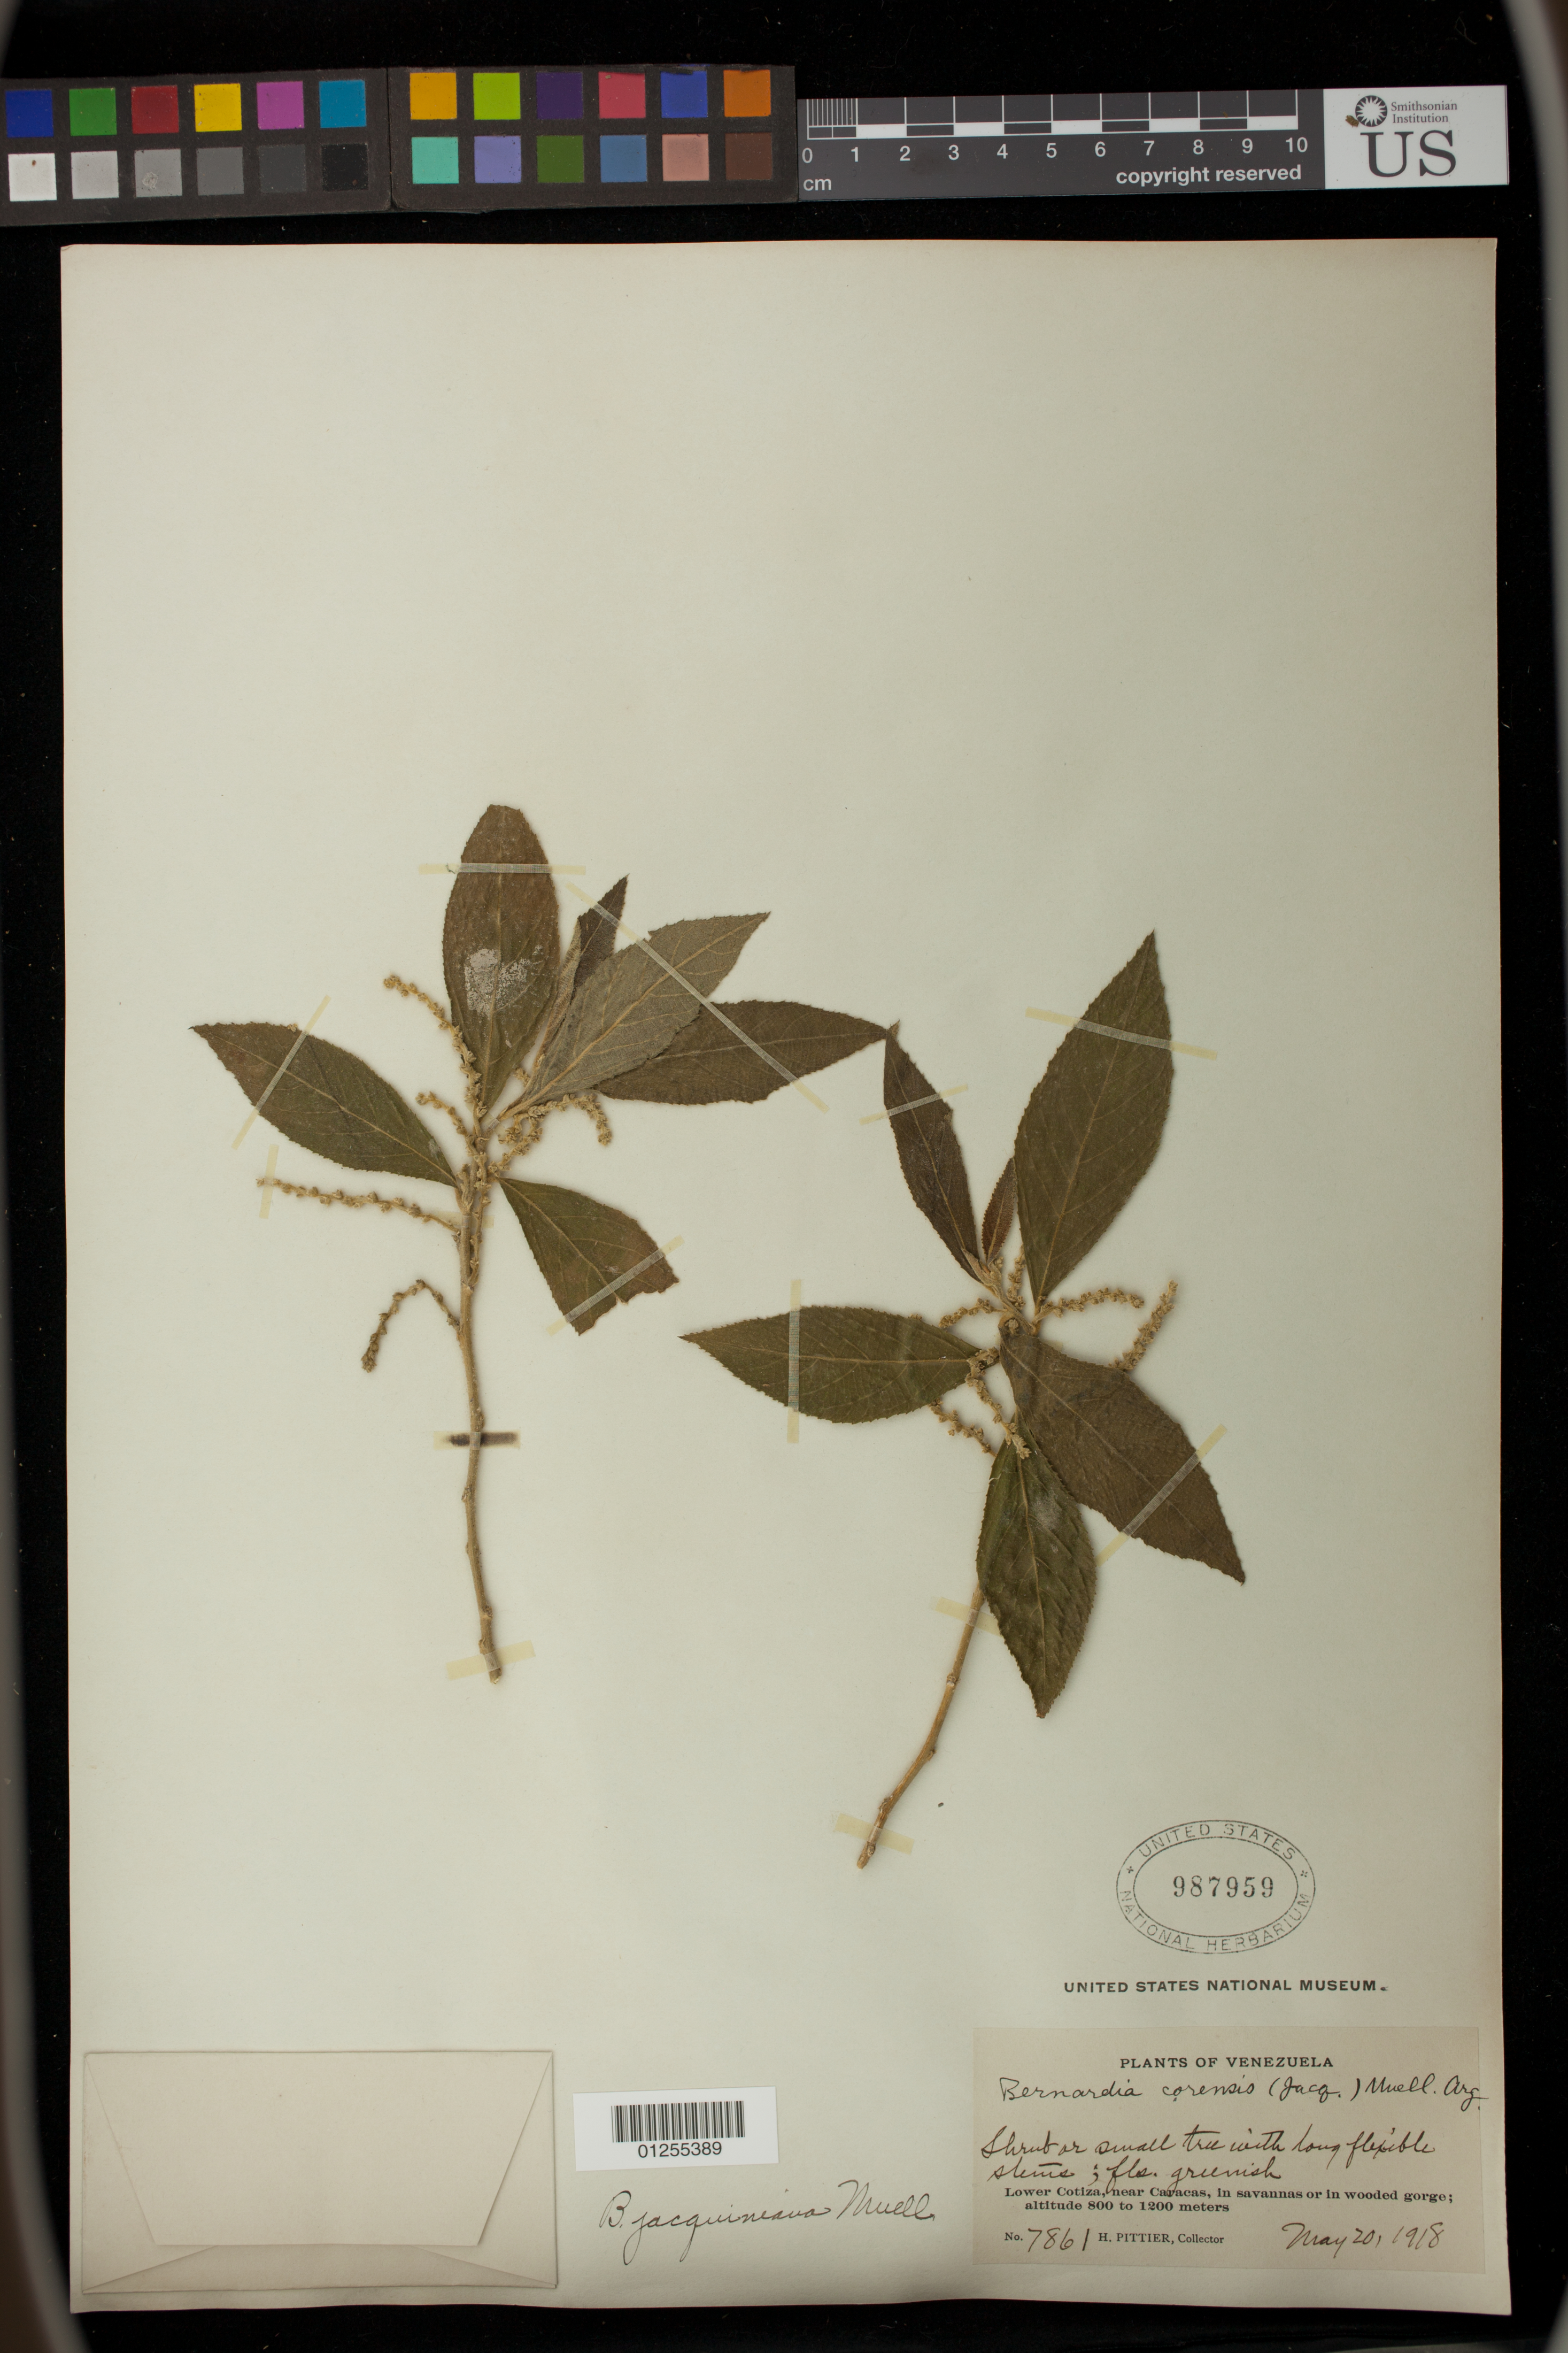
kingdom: Plantae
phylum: Tracheophyta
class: Magnoliopsida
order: Malpighiales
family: Euphorbiaceae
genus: Bernardia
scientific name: Bernardia jacquiniana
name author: Müll. Arg.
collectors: H. F. Pittier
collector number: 7861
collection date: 1918-05-20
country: Venezuela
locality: Near Caracas, Cotiza, in savannas or in wooded gorge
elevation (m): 800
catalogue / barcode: US 987959